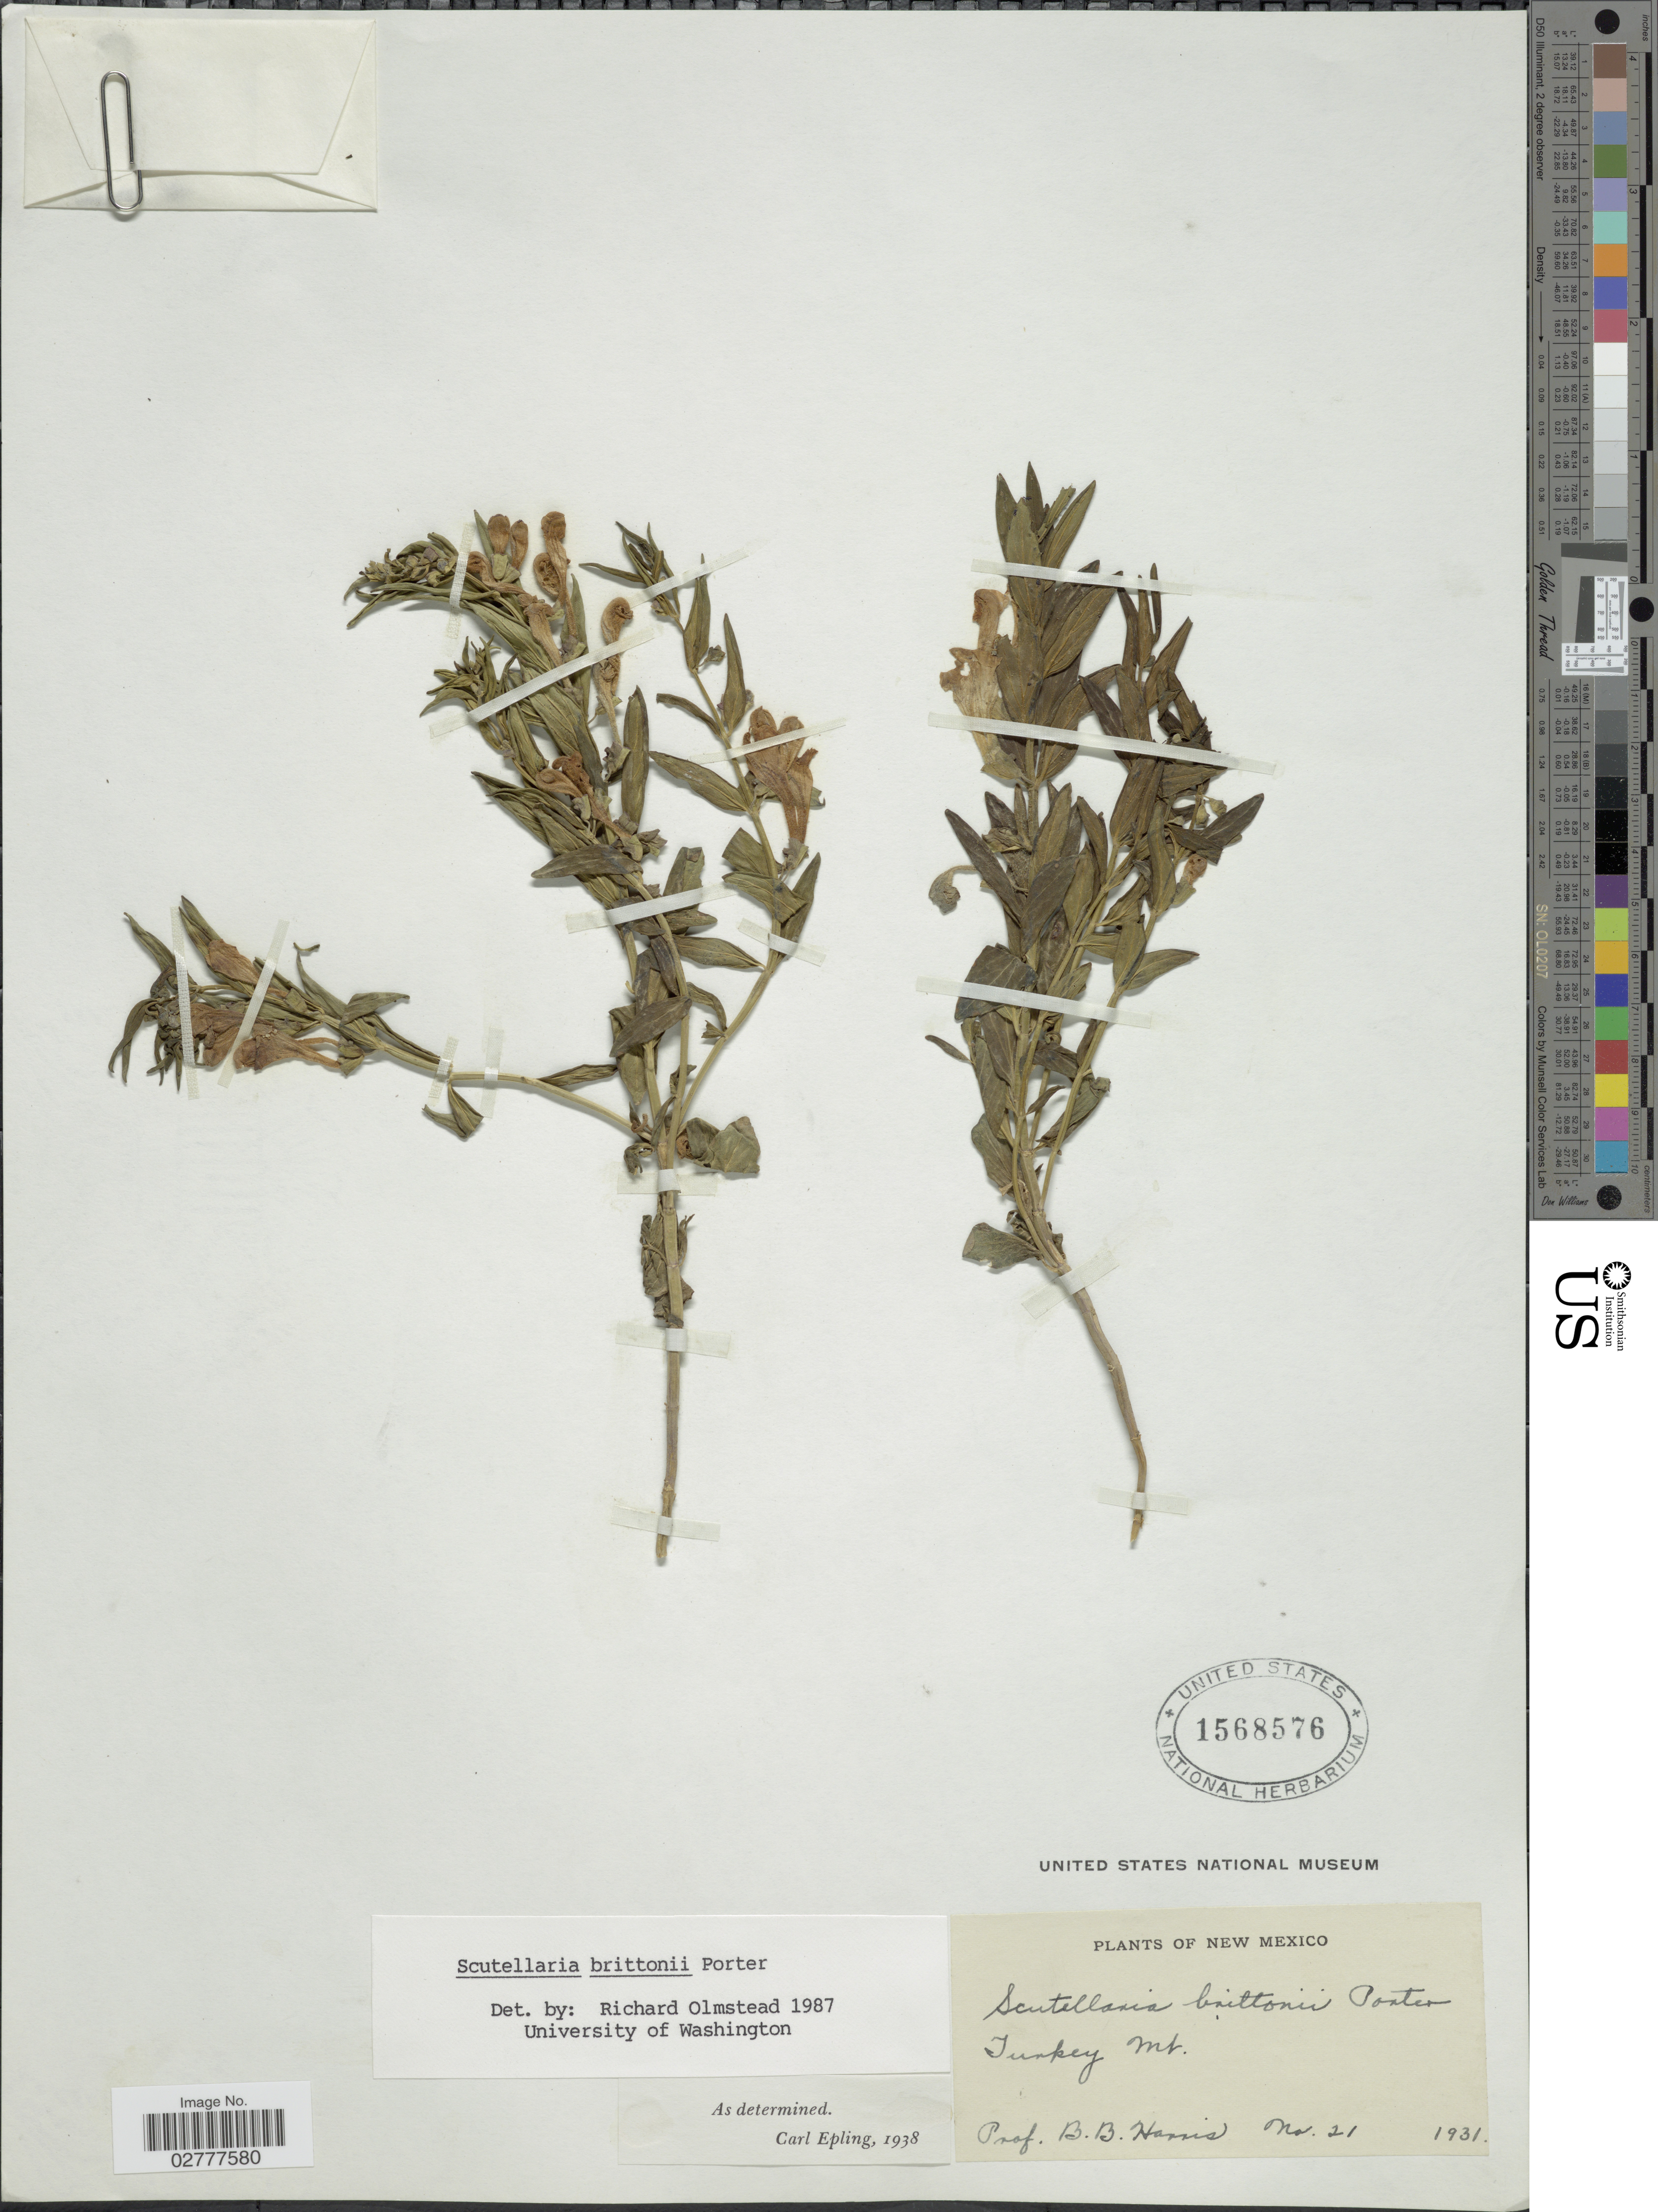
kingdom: Plantae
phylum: Tracheophyta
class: Magnoliopsida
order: Lamiales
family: Lamiaceae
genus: Scutellaria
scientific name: Scutellaria brittonii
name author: Porter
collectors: B. B. Harris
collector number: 21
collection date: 1931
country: United States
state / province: New Mexico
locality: Turkey Mt.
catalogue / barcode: US 1568576